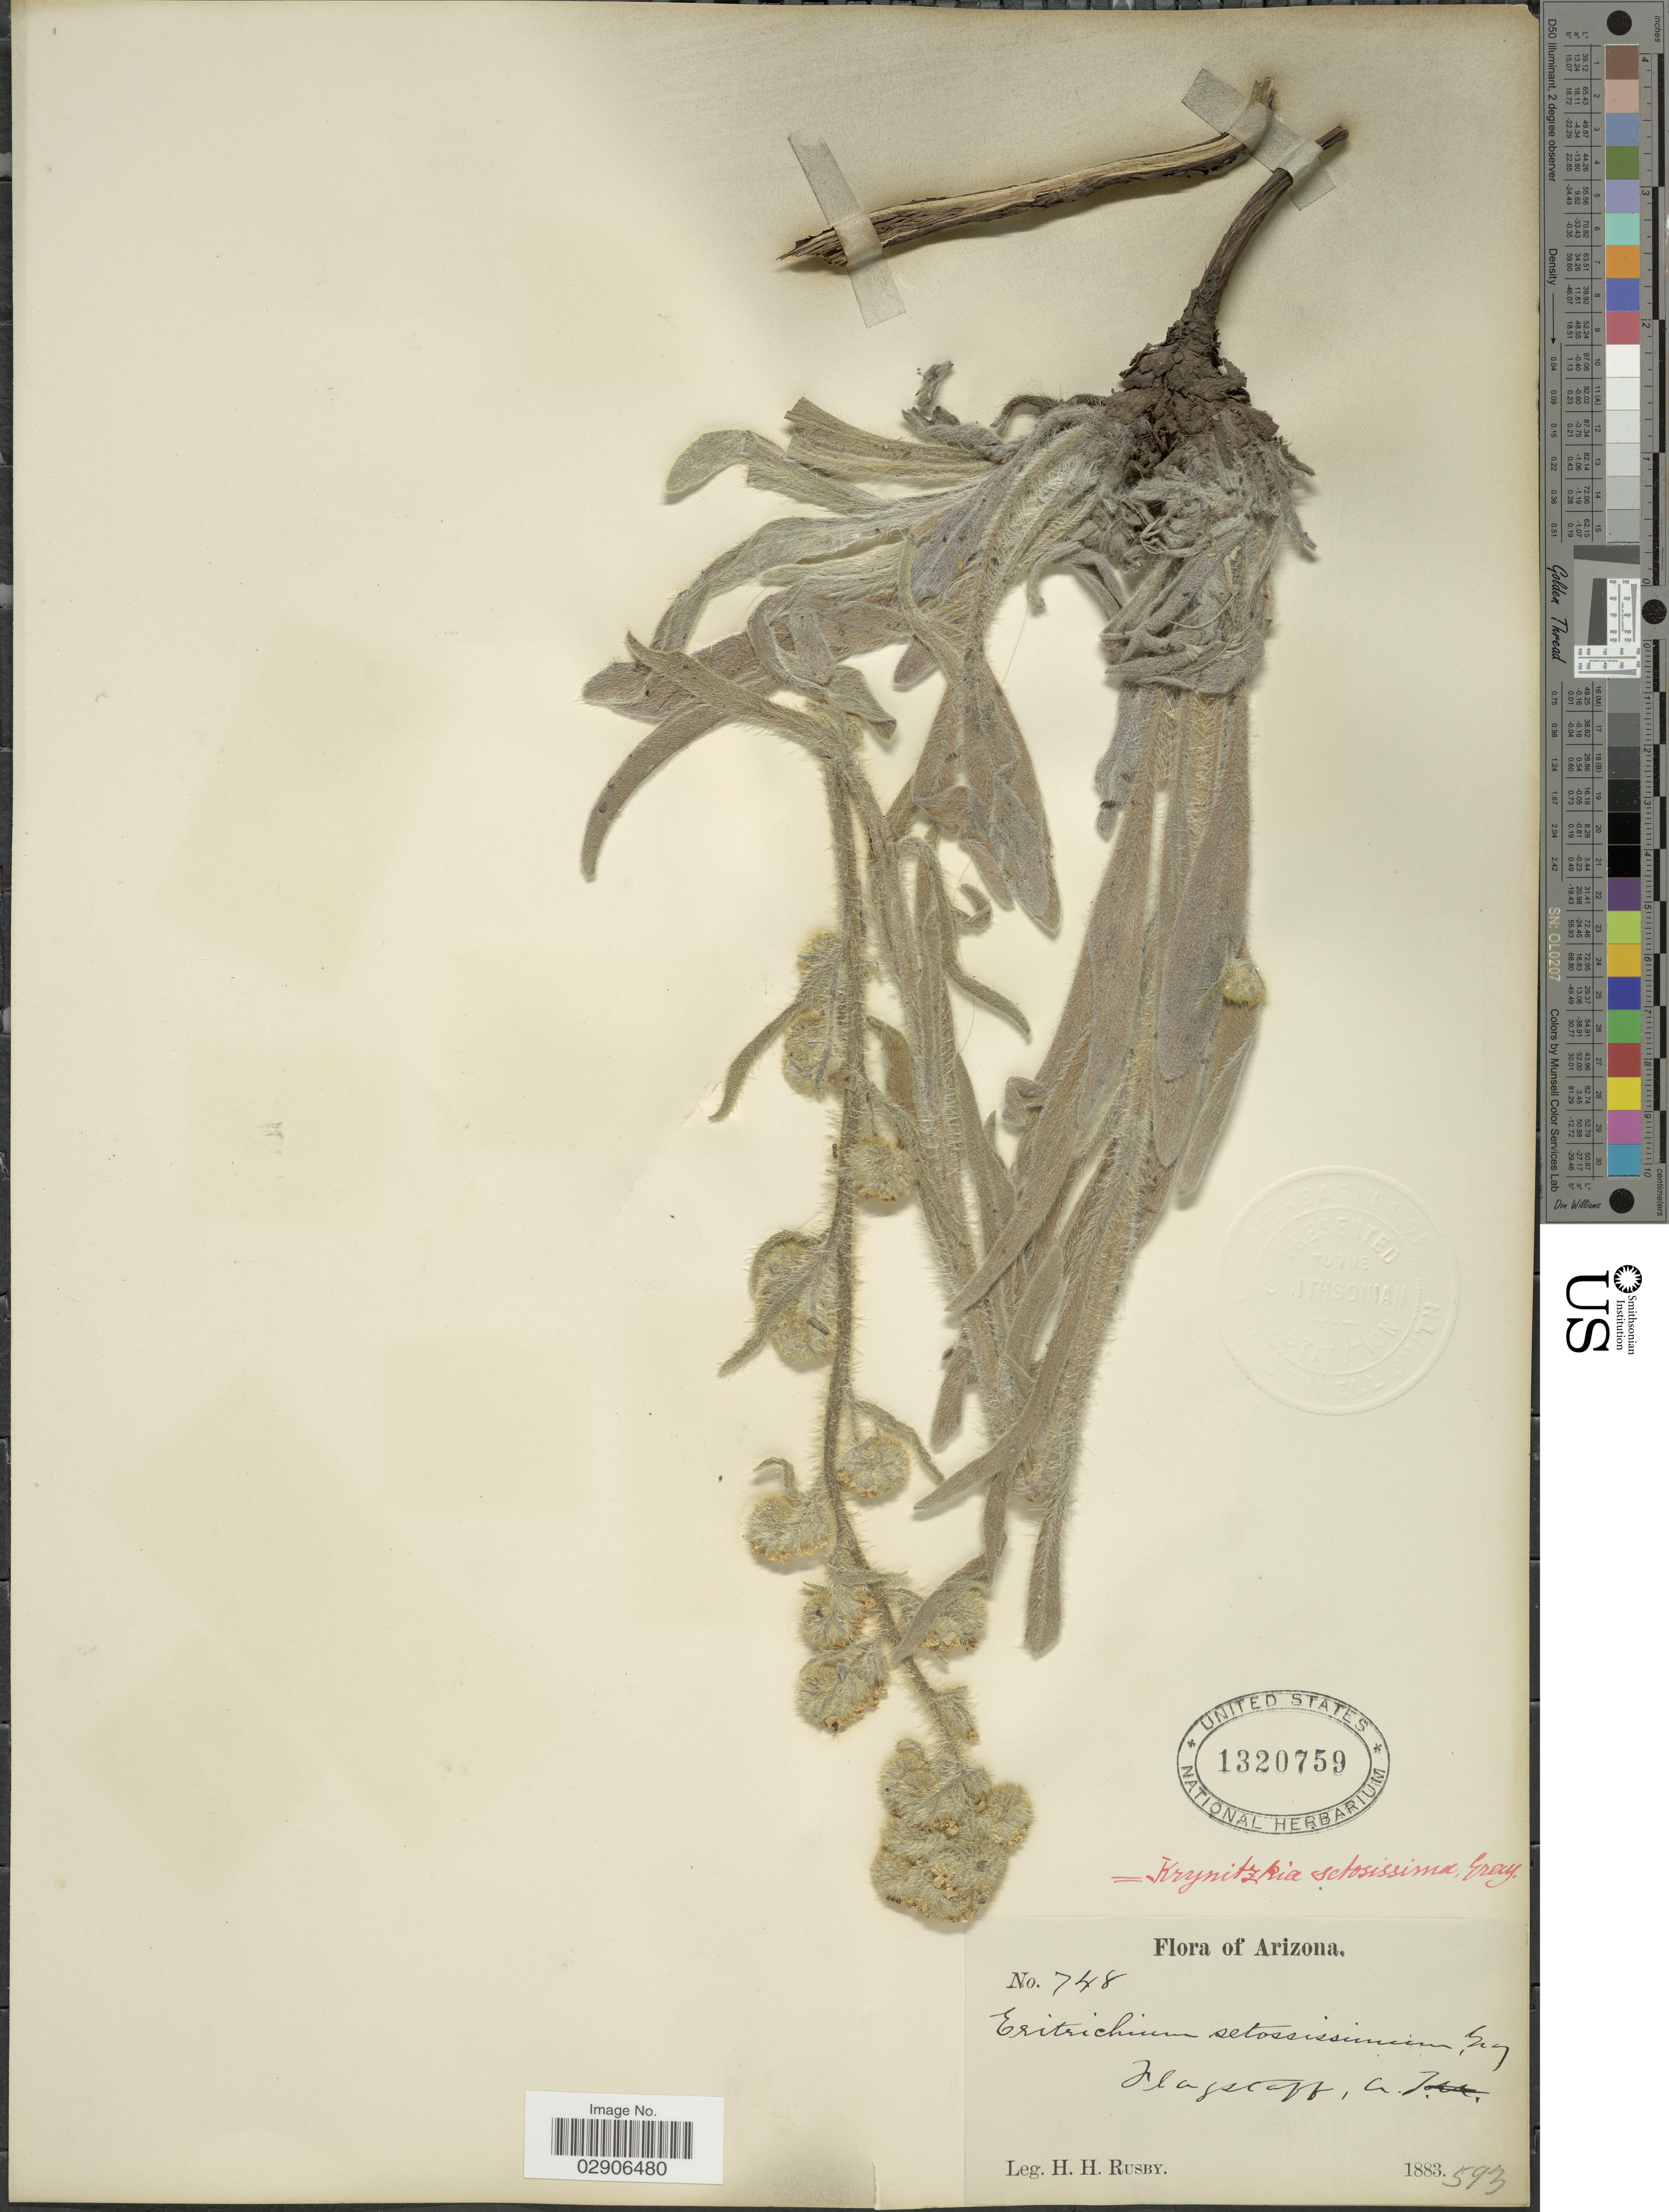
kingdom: Plantae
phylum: Tracheophyta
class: Magnoliopsida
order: Boraginales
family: Boraginaceae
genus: Oreocarya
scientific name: Oreocarya setosissima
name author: (A. Gray) Greene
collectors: H. H. Rusby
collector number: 748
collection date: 1883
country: United States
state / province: Arizona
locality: Flagstaff, A. T.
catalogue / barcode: US 1320759